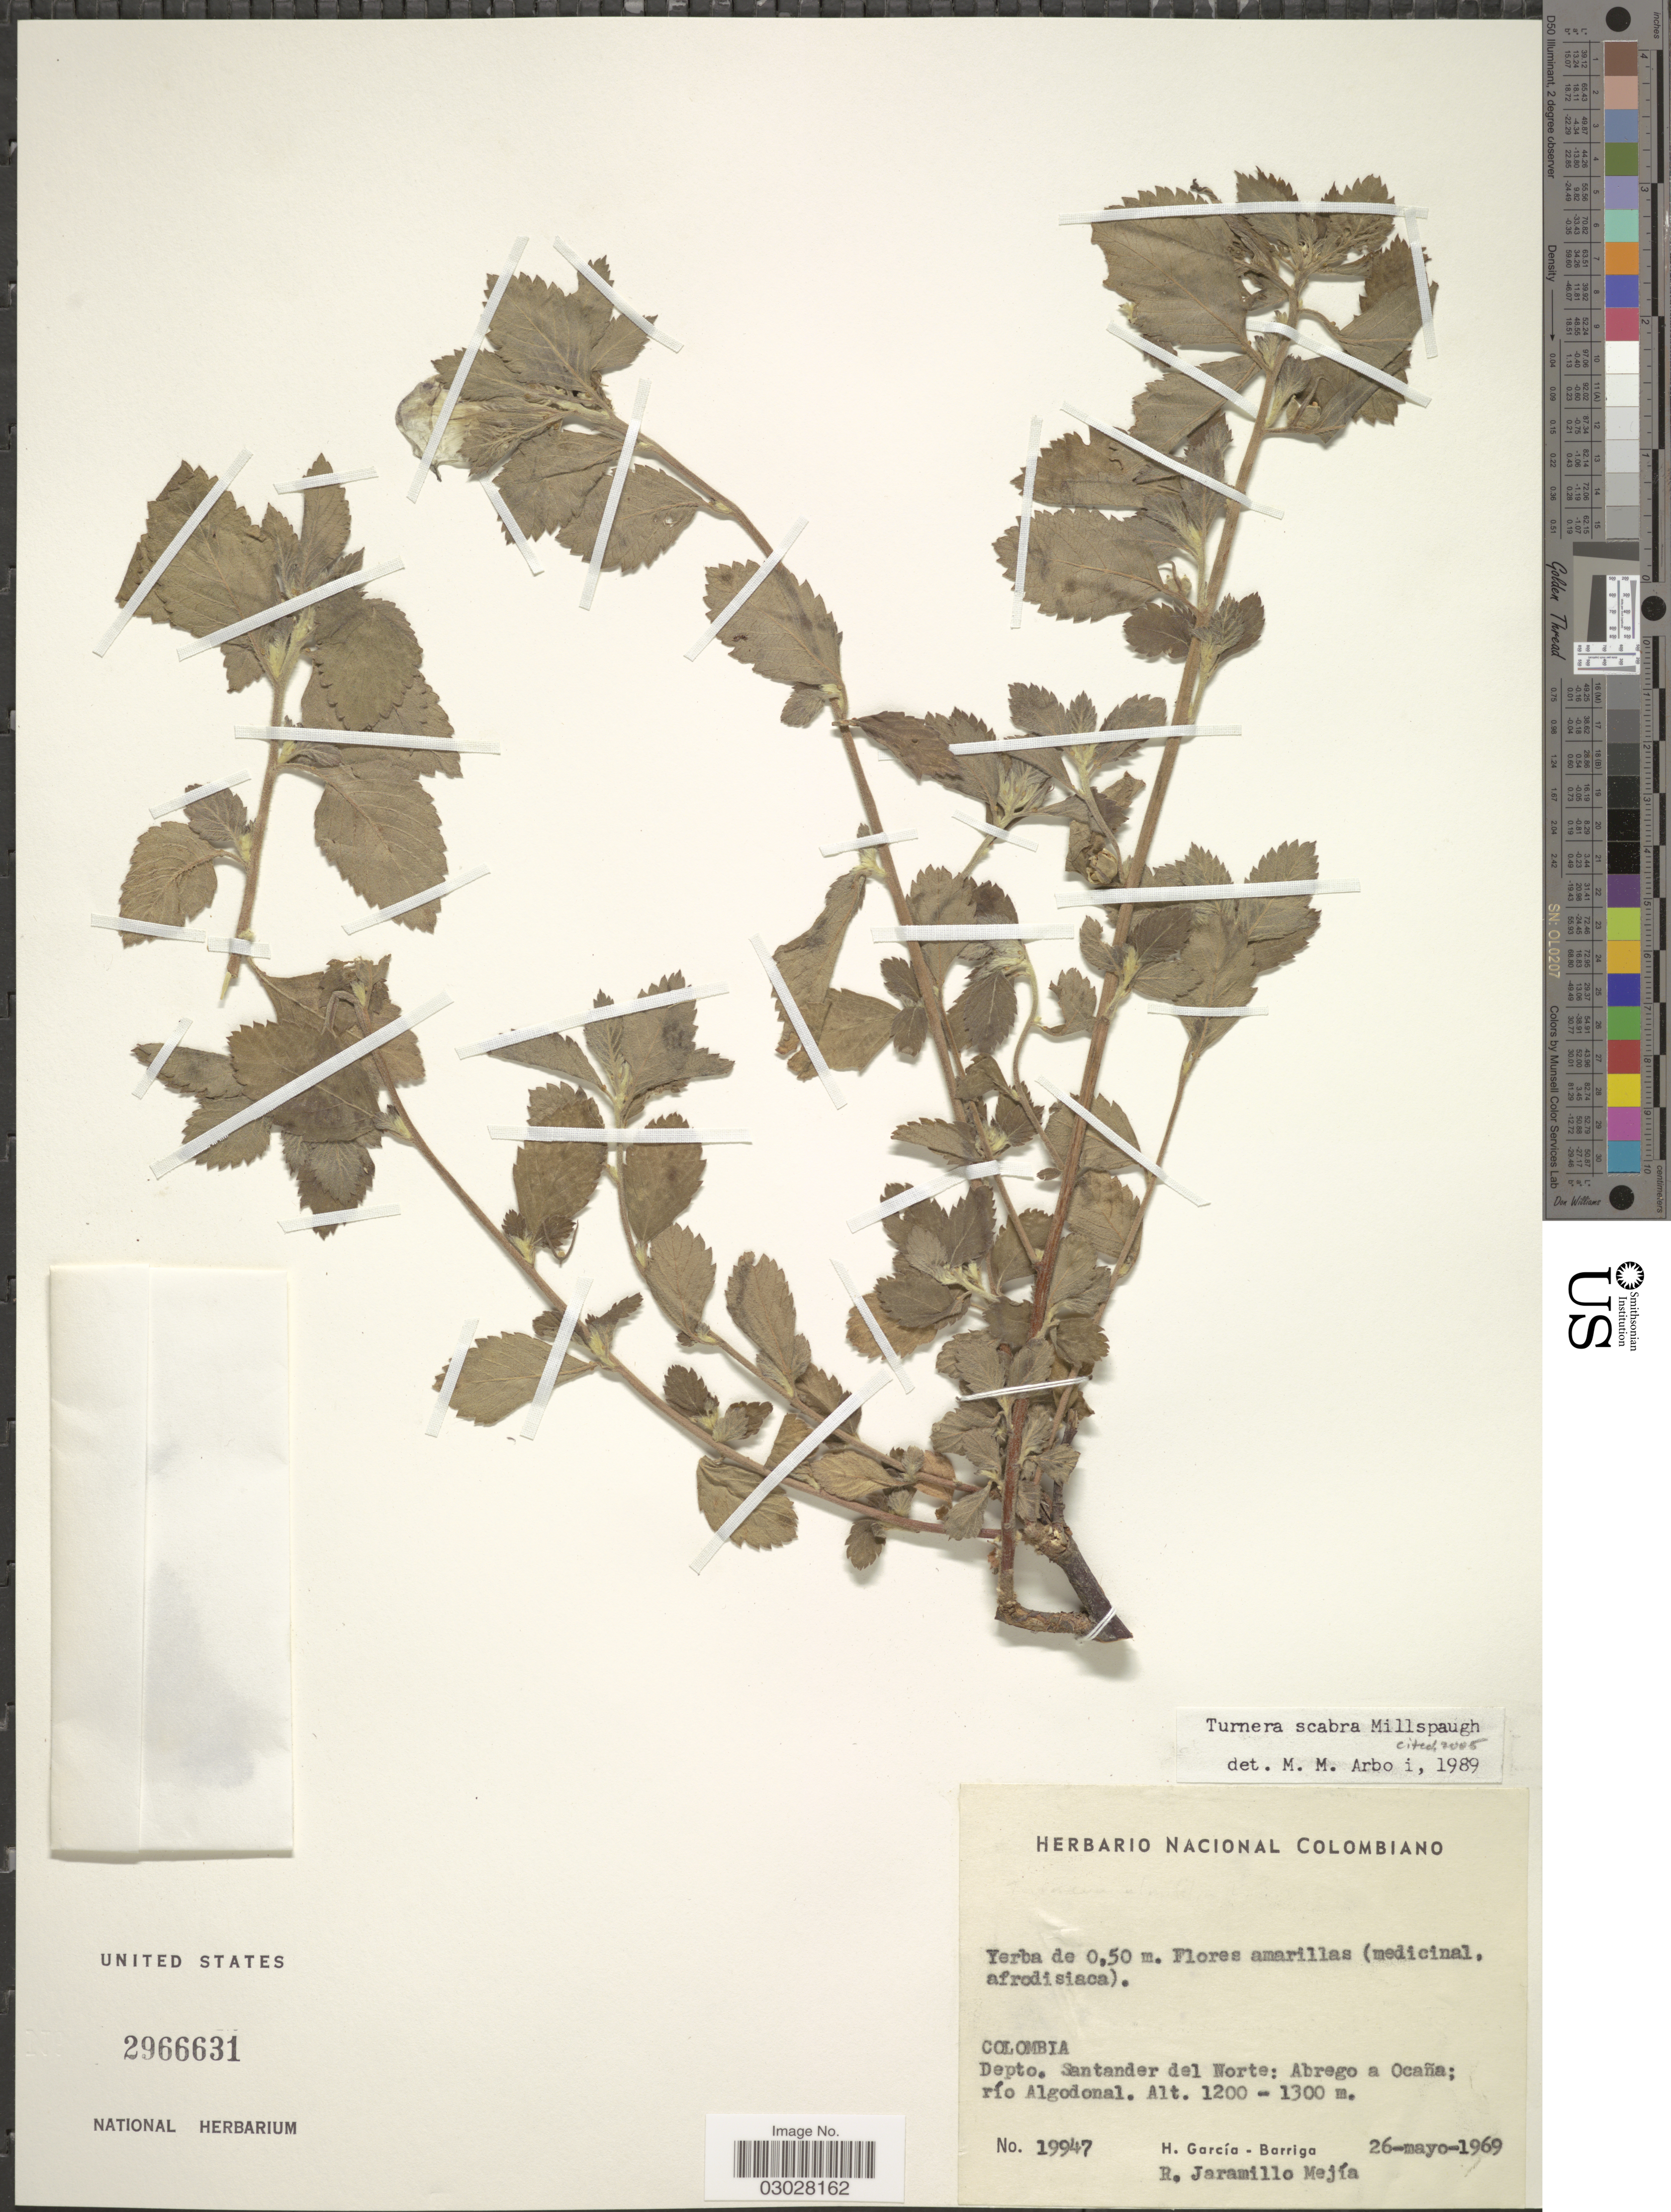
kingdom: Plantae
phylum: Tracheophyta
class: Magnoliopsida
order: Malpighiales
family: Turneraceae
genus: Turnera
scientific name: Turnera scabra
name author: Millsp.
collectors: H. García Barriga & R. Jaramillo M.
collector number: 19947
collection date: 1969-05-26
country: Colombia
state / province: Norte de Santander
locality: Depto. Santander del Norte: Abrego a Ocaña; río Algodonal.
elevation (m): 1200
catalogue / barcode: US 2966631